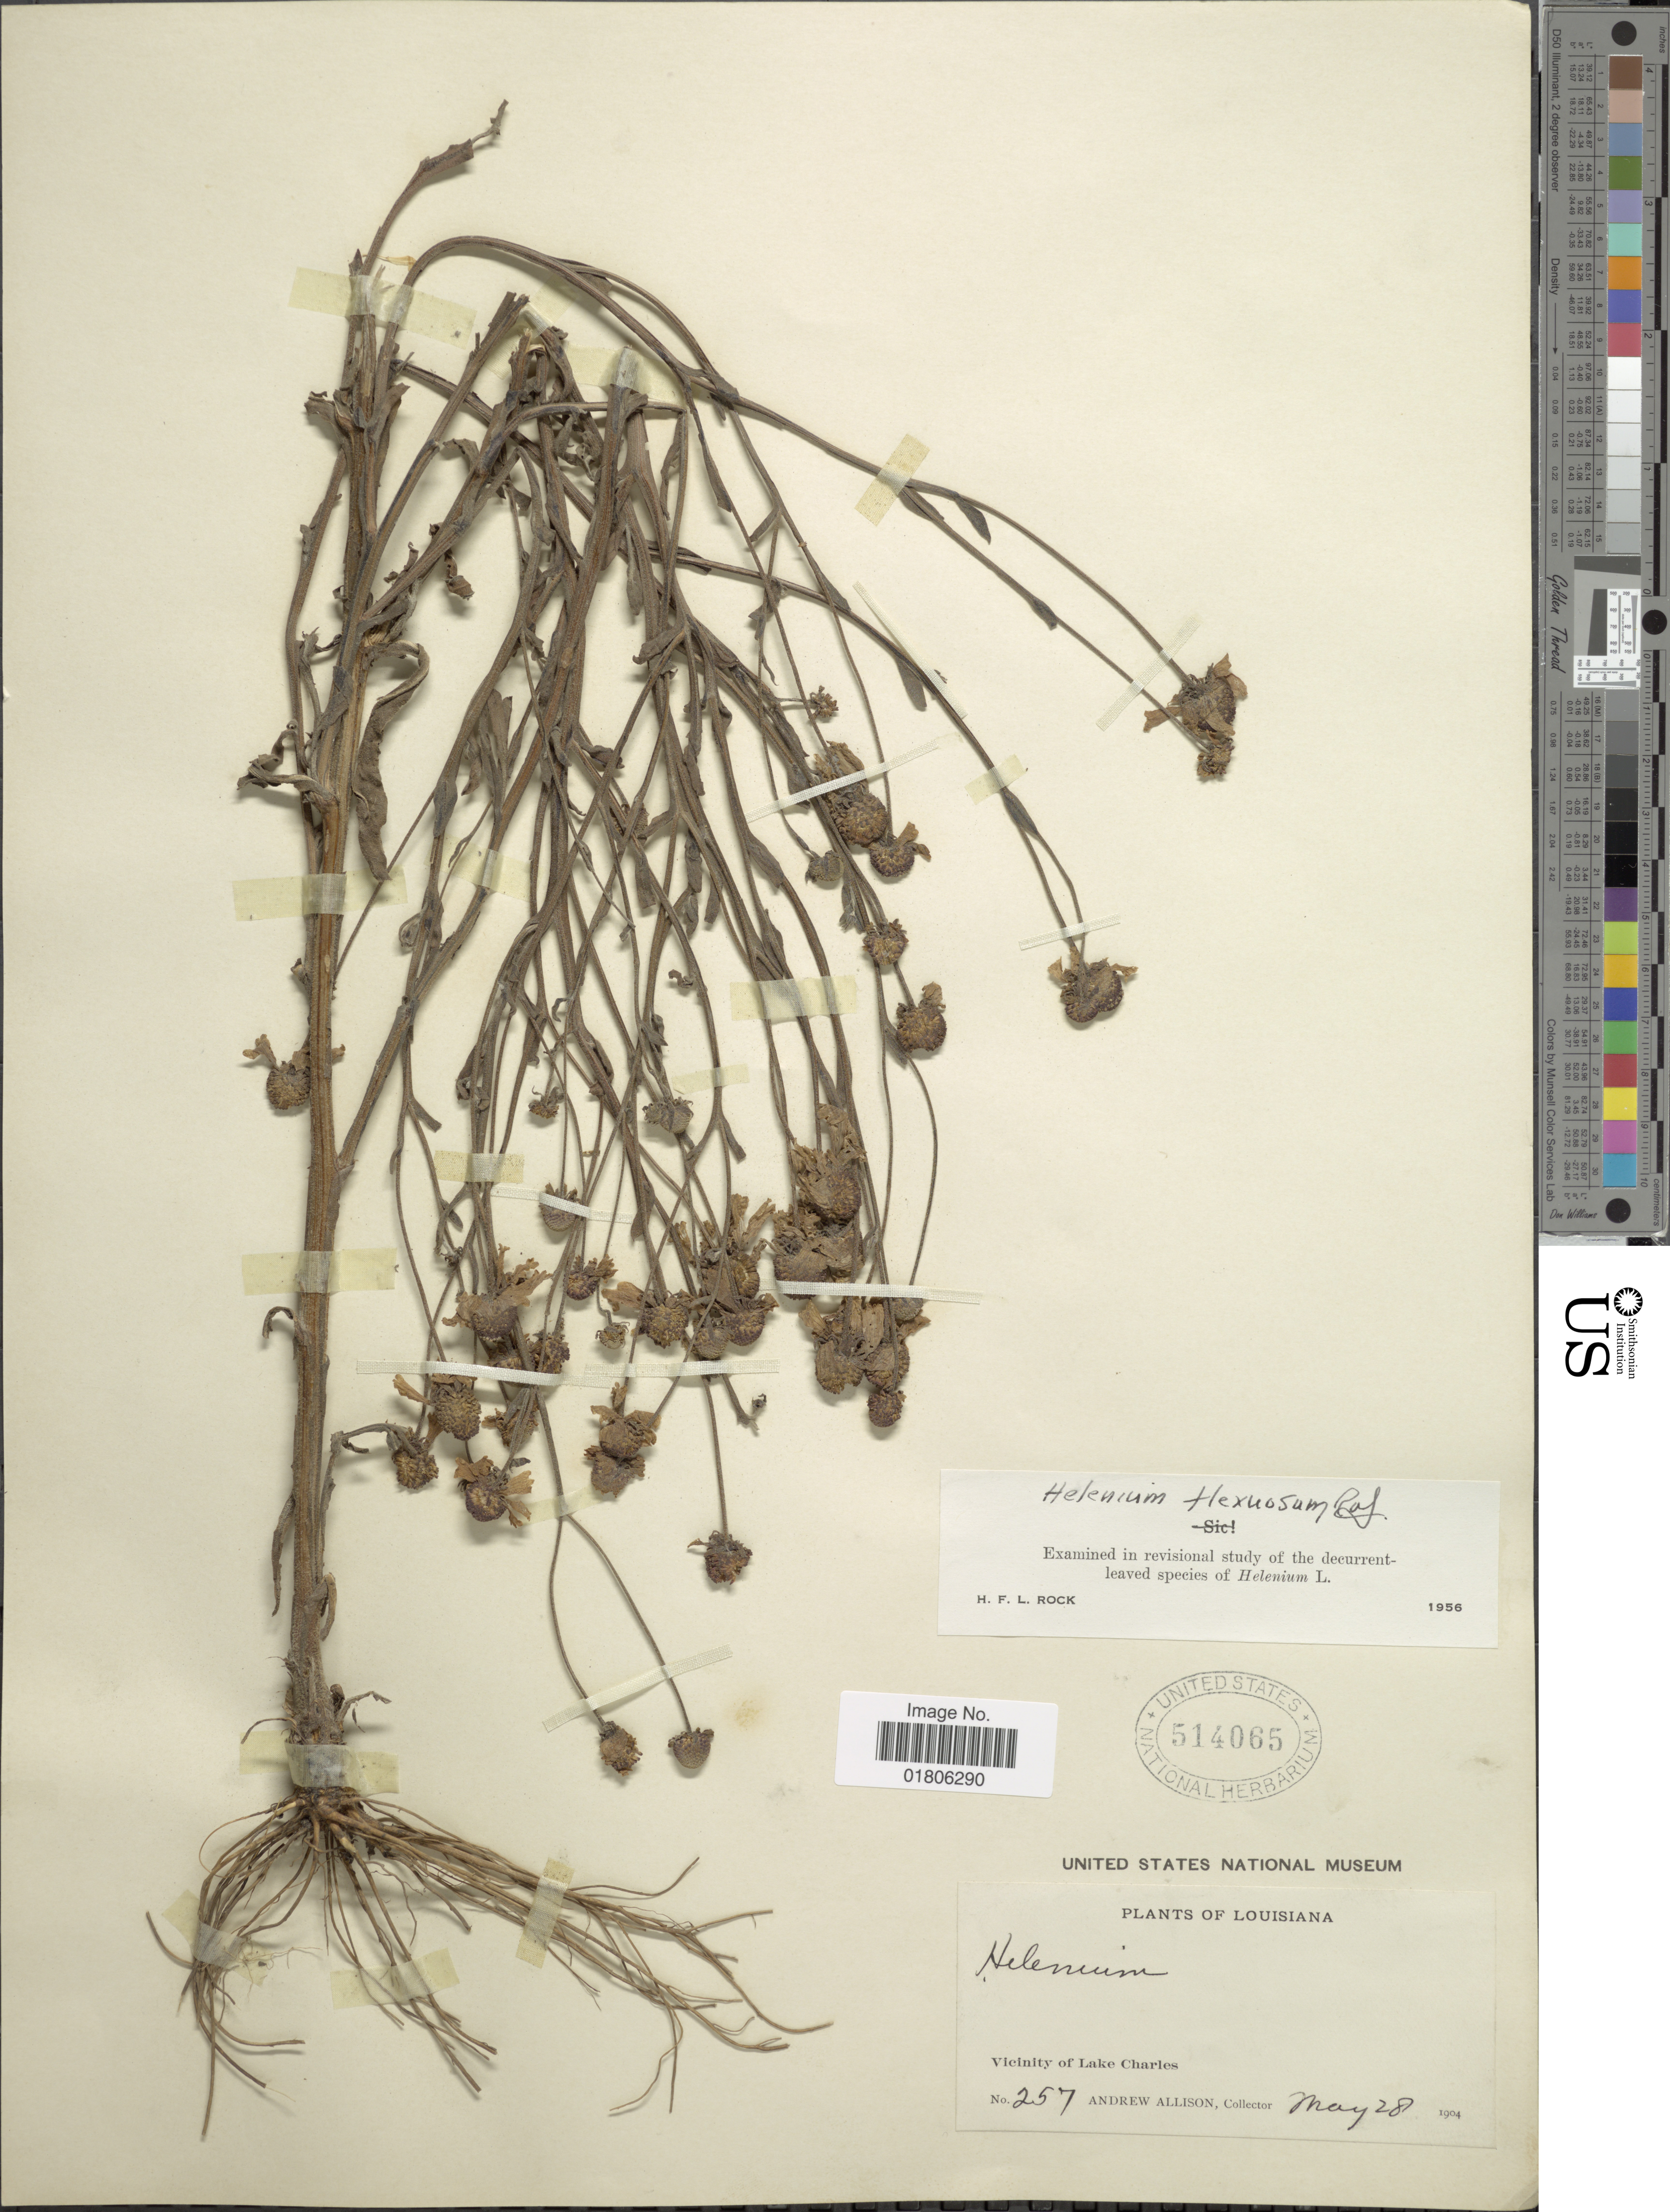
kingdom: Plantae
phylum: Tracheophyta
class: Magnoliopsida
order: Asterales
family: Asteraceae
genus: Helenium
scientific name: Helenium flexuosum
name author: Raf.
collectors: A. Allison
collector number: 257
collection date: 1904-05-28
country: United States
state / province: Louisiana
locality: Vicinity of Lake Charles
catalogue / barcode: US 514065